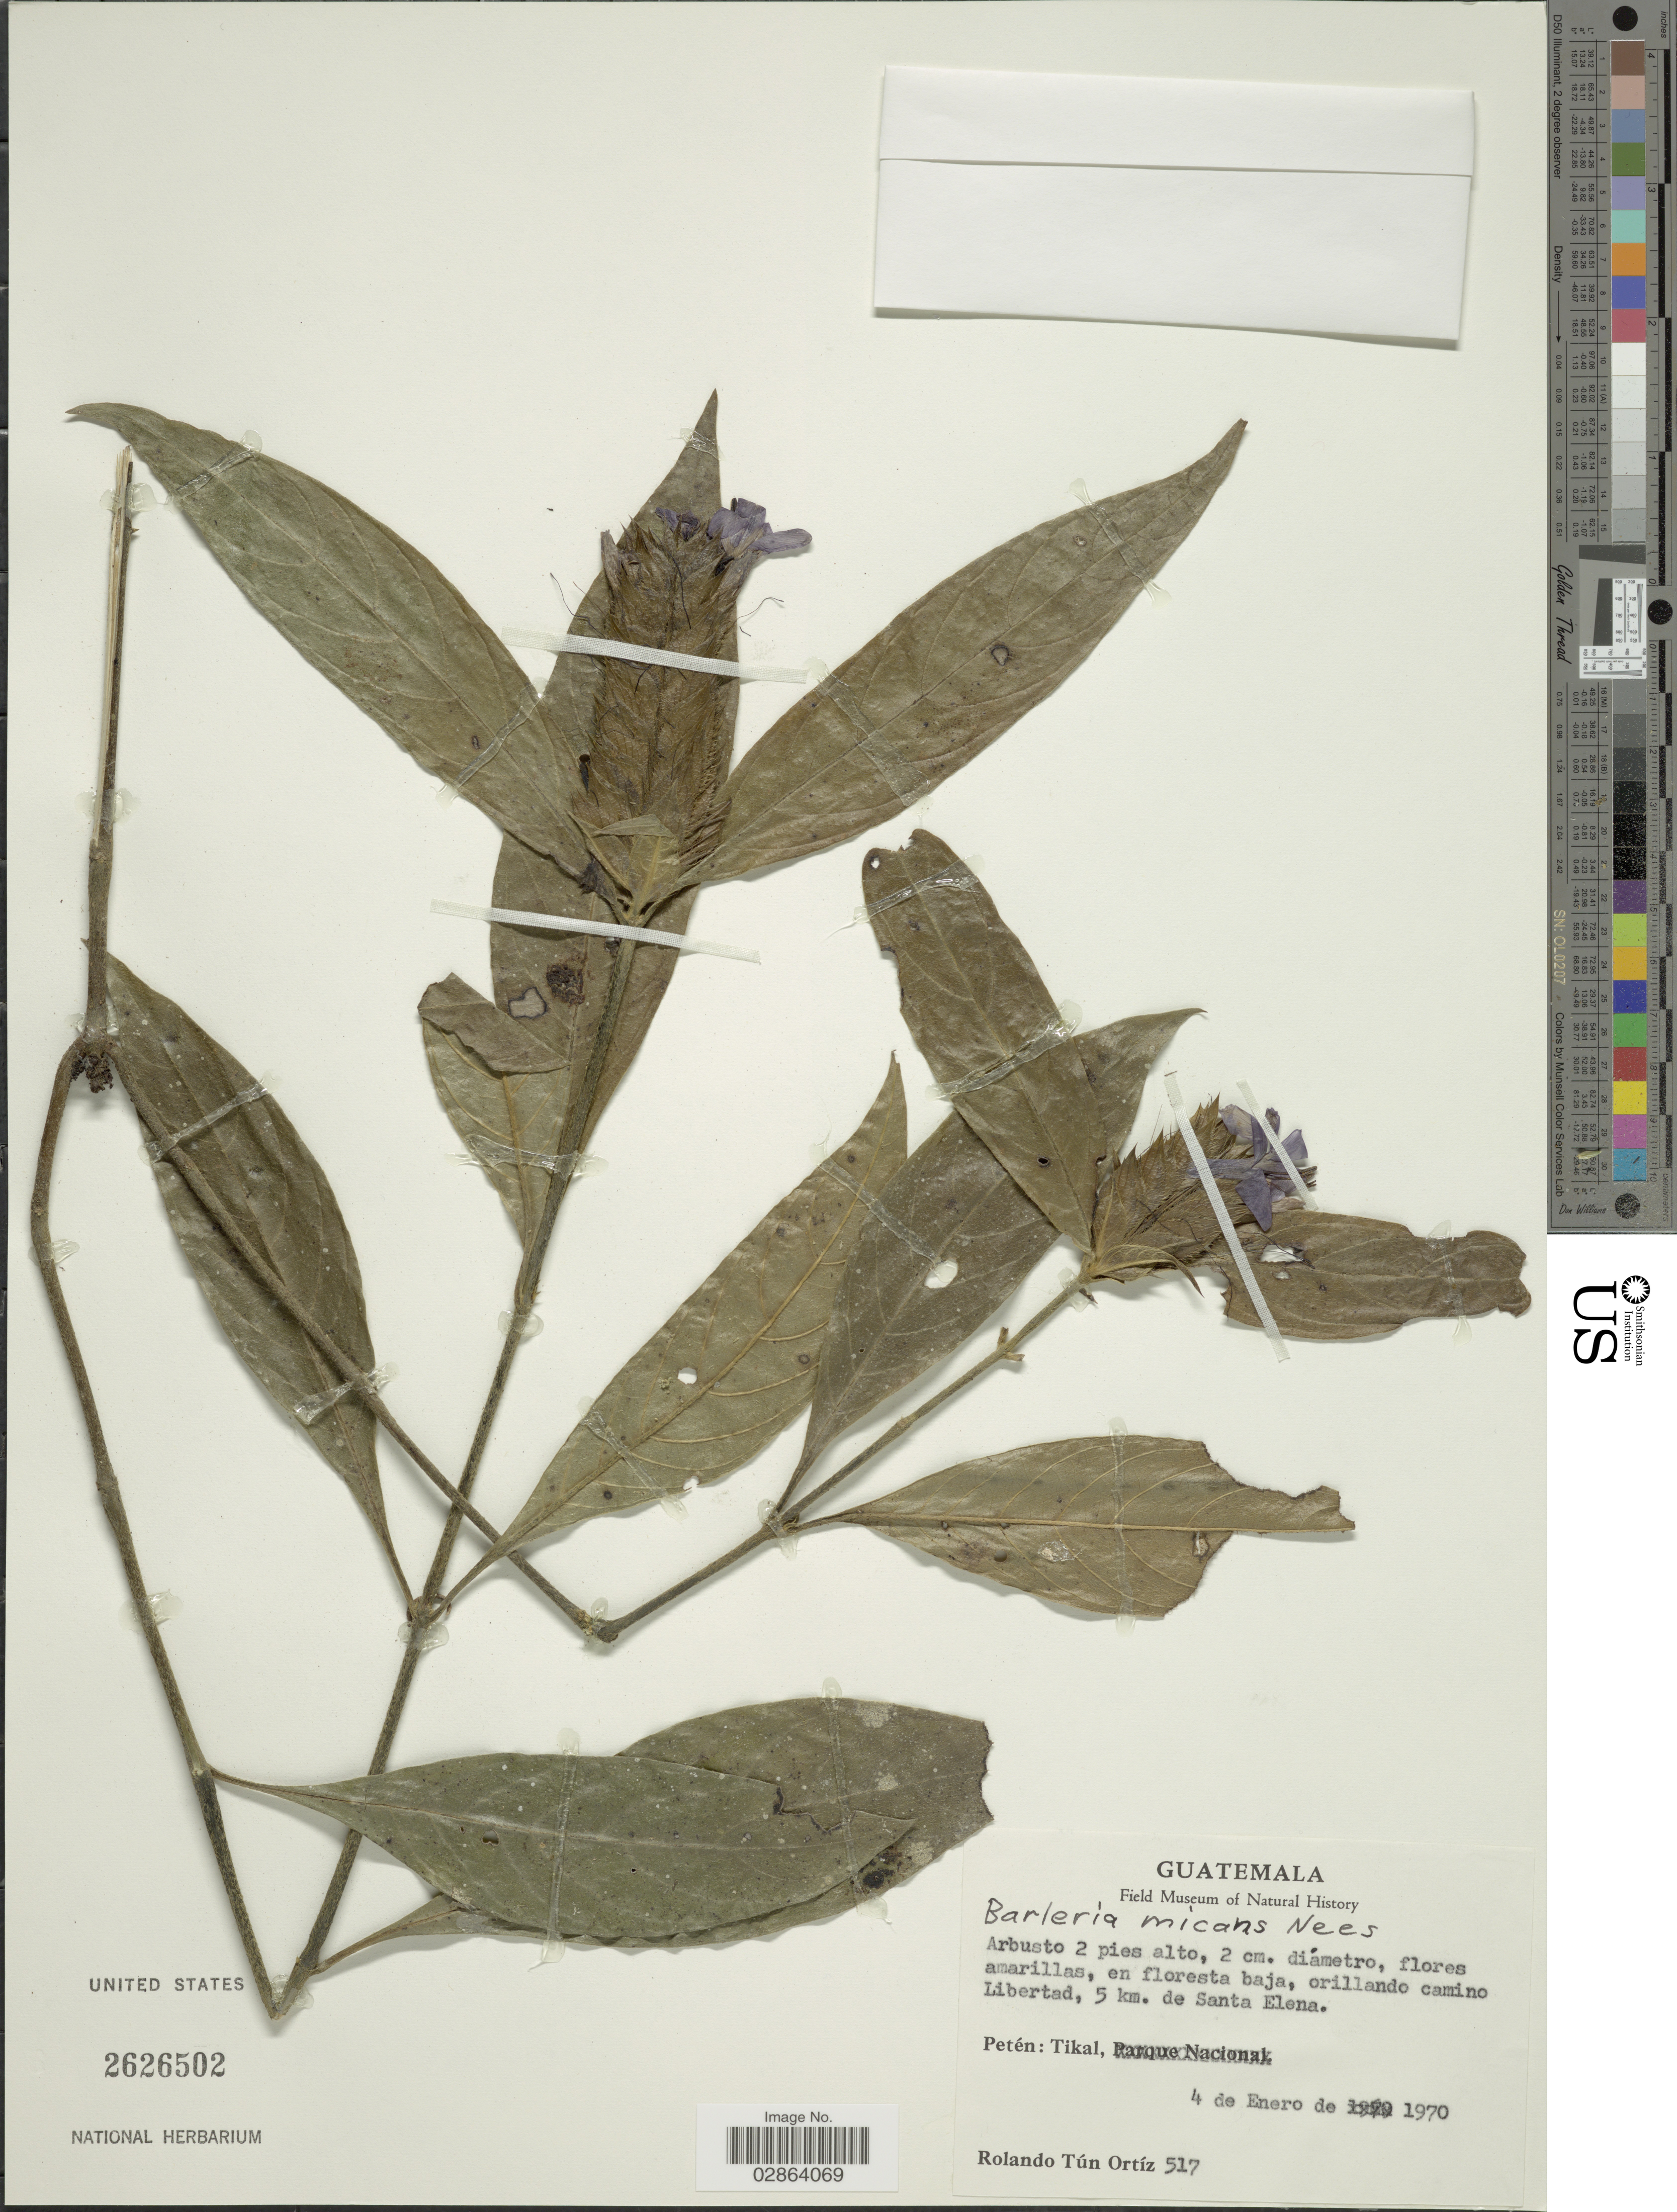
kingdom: Plantae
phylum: Tracheophyta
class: Magnoliopsida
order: Lamiales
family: Acanthaceae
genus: Barleria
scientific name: Barleria oenotheroides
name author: Dum. Cours.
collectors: R. T. Ortíz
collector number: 517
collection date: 1970-01-04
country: Guatemala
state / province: El Petén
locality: Petén: Tikal. orillando camino Libertad, 5 km. de Santa Elena.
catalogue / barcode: US 2626502